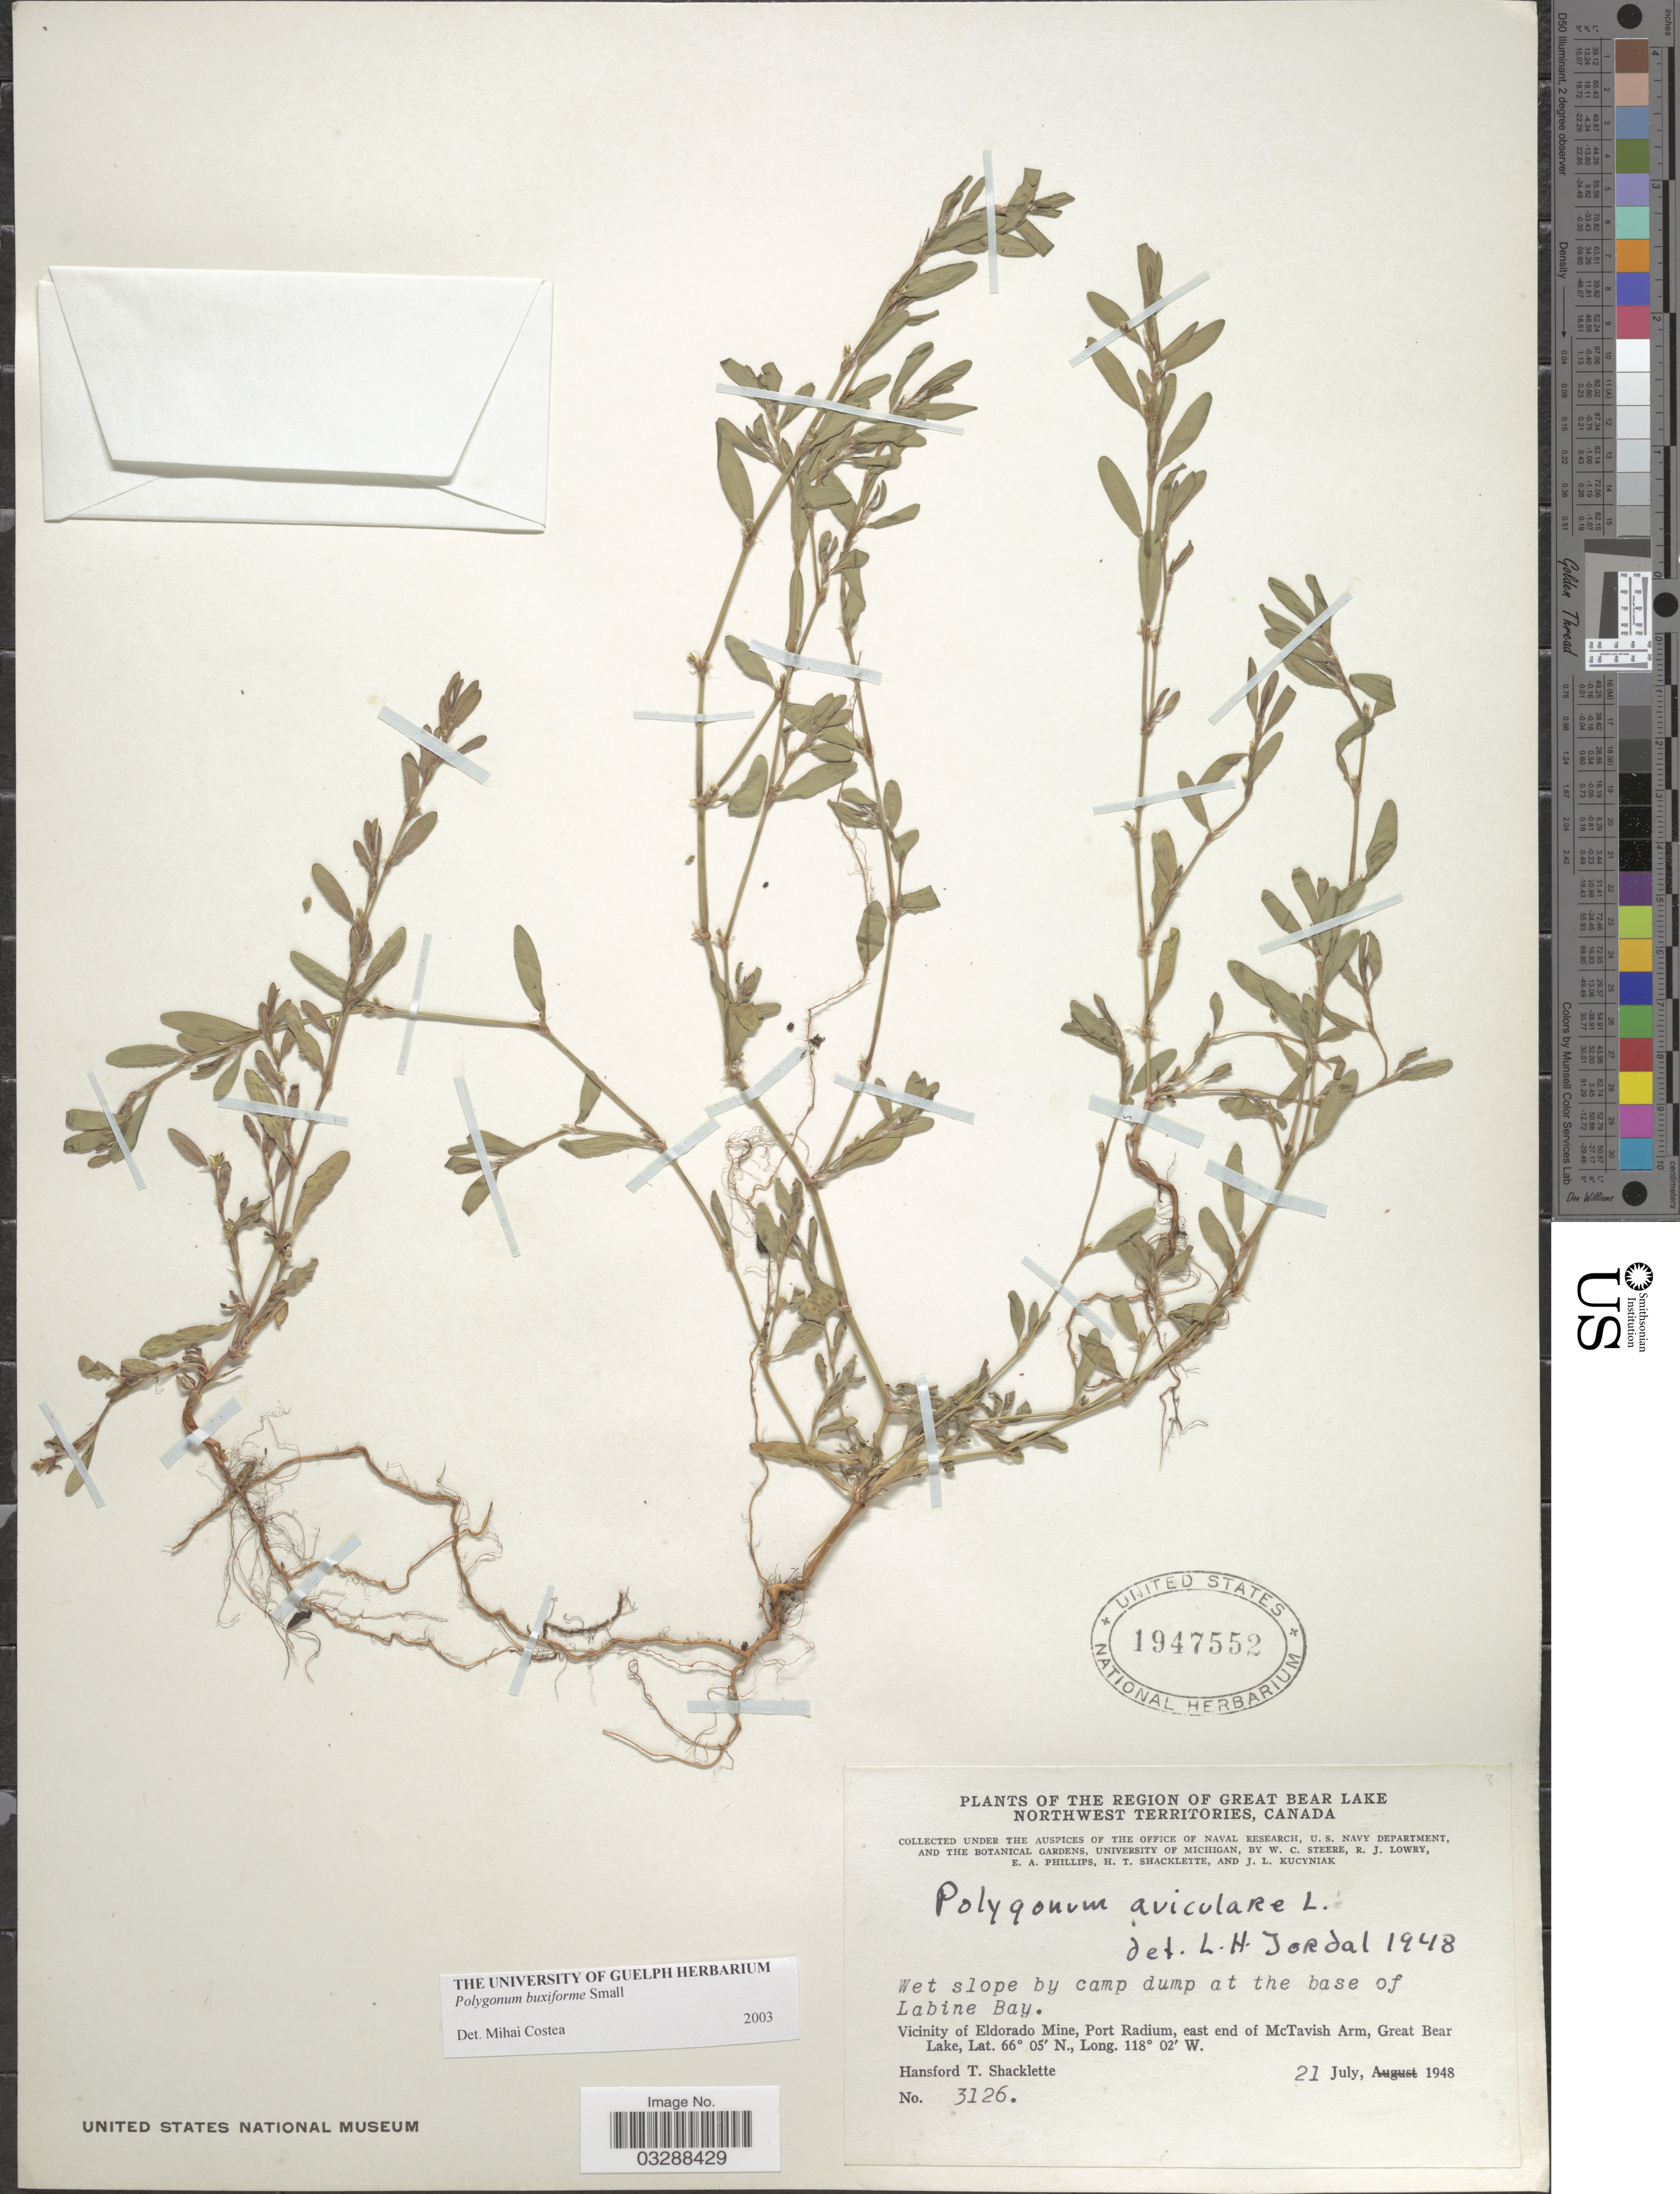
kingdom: Plantae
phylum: Tracheophyta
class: Magnoliopsida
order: Caryophyllales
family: Polygonaceae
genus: Polygonum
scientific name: Polygonum buxiforme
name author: Small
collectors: H. Shacklette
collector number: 3126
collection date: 1948-07-21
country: Canada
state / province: Northwest Territories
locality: The Region of Great Bear Lake, Wet slope by camp dump at the base of Labine Bay. Vicinity of Eldorado Mine, Port Radium, east end of McTavish Arm, Great Bear Lake.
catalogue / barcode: US 1947552